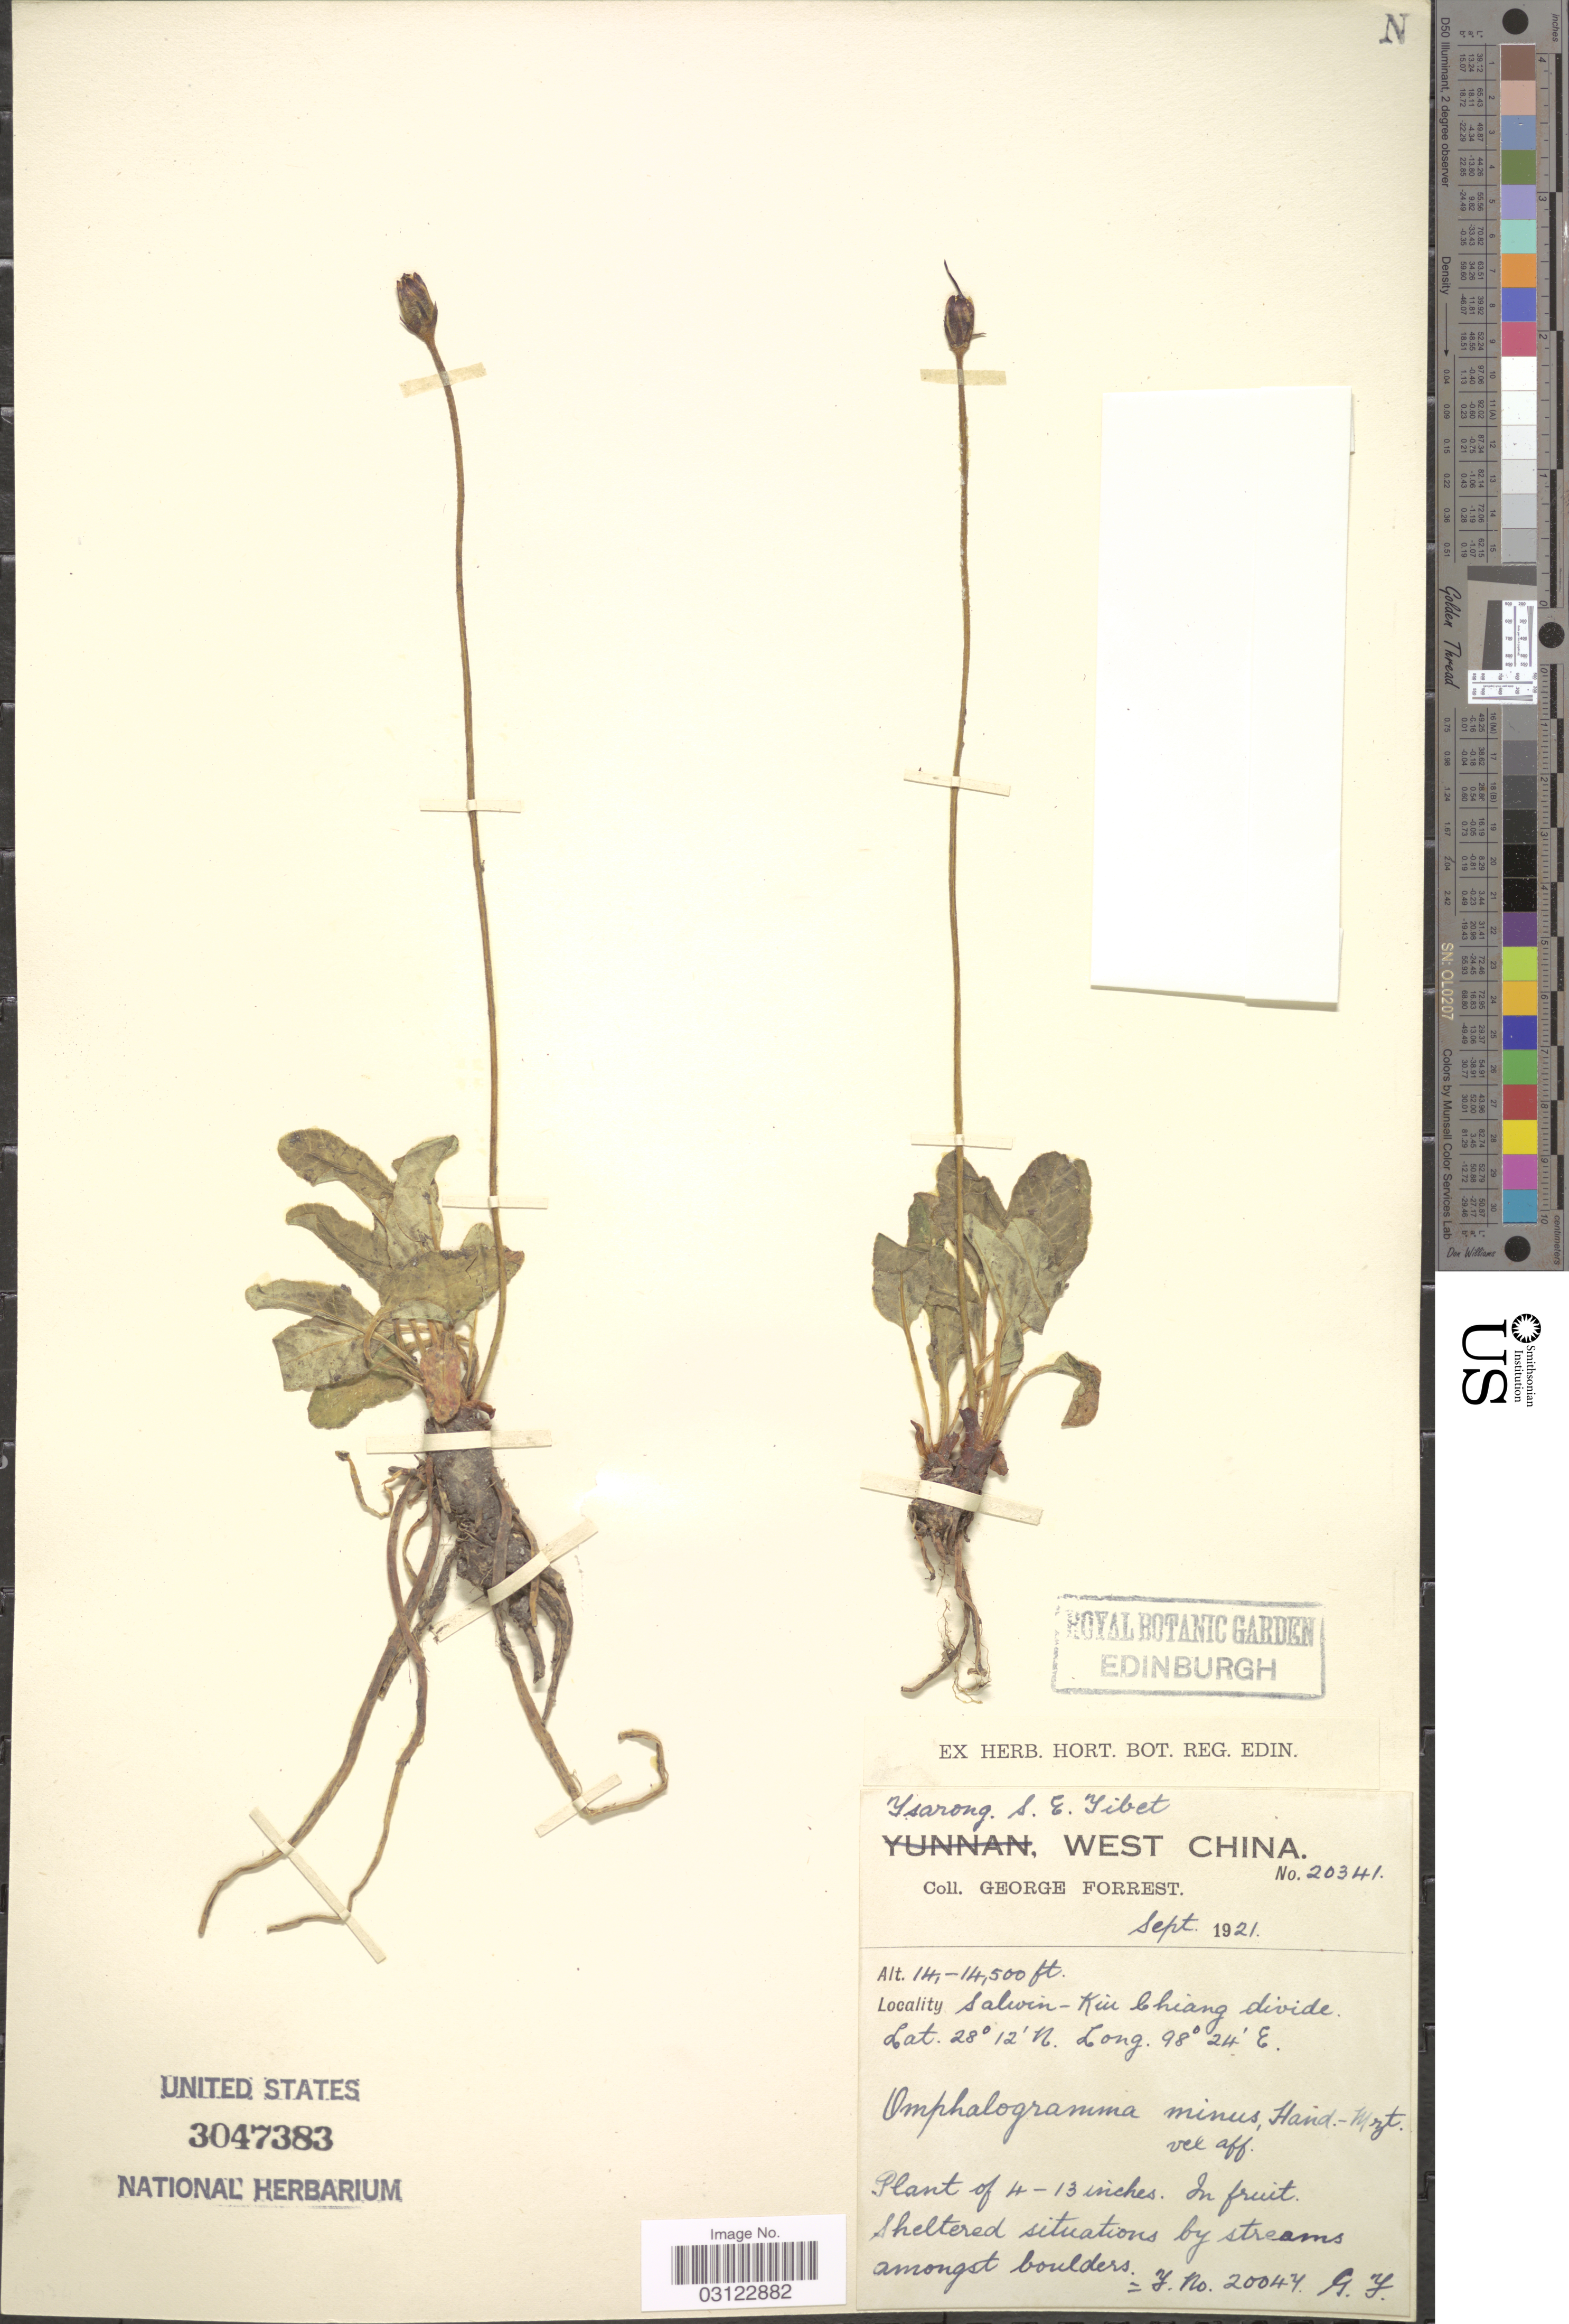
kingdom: Plantae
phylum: Tracheophyta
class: Magnoliopsida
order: Ericales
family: Primulaceae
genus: Omphalogramma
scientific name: Omphalogramma minus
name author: Hand.-Mazz.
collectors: G. Forrest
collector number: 20341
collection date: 1921-09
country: China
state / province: Xizang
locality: Tsarong, S.E. Tibet, West China. Salwin-Kiu Chiang divide.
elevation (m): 4267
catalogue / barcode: US 3047383